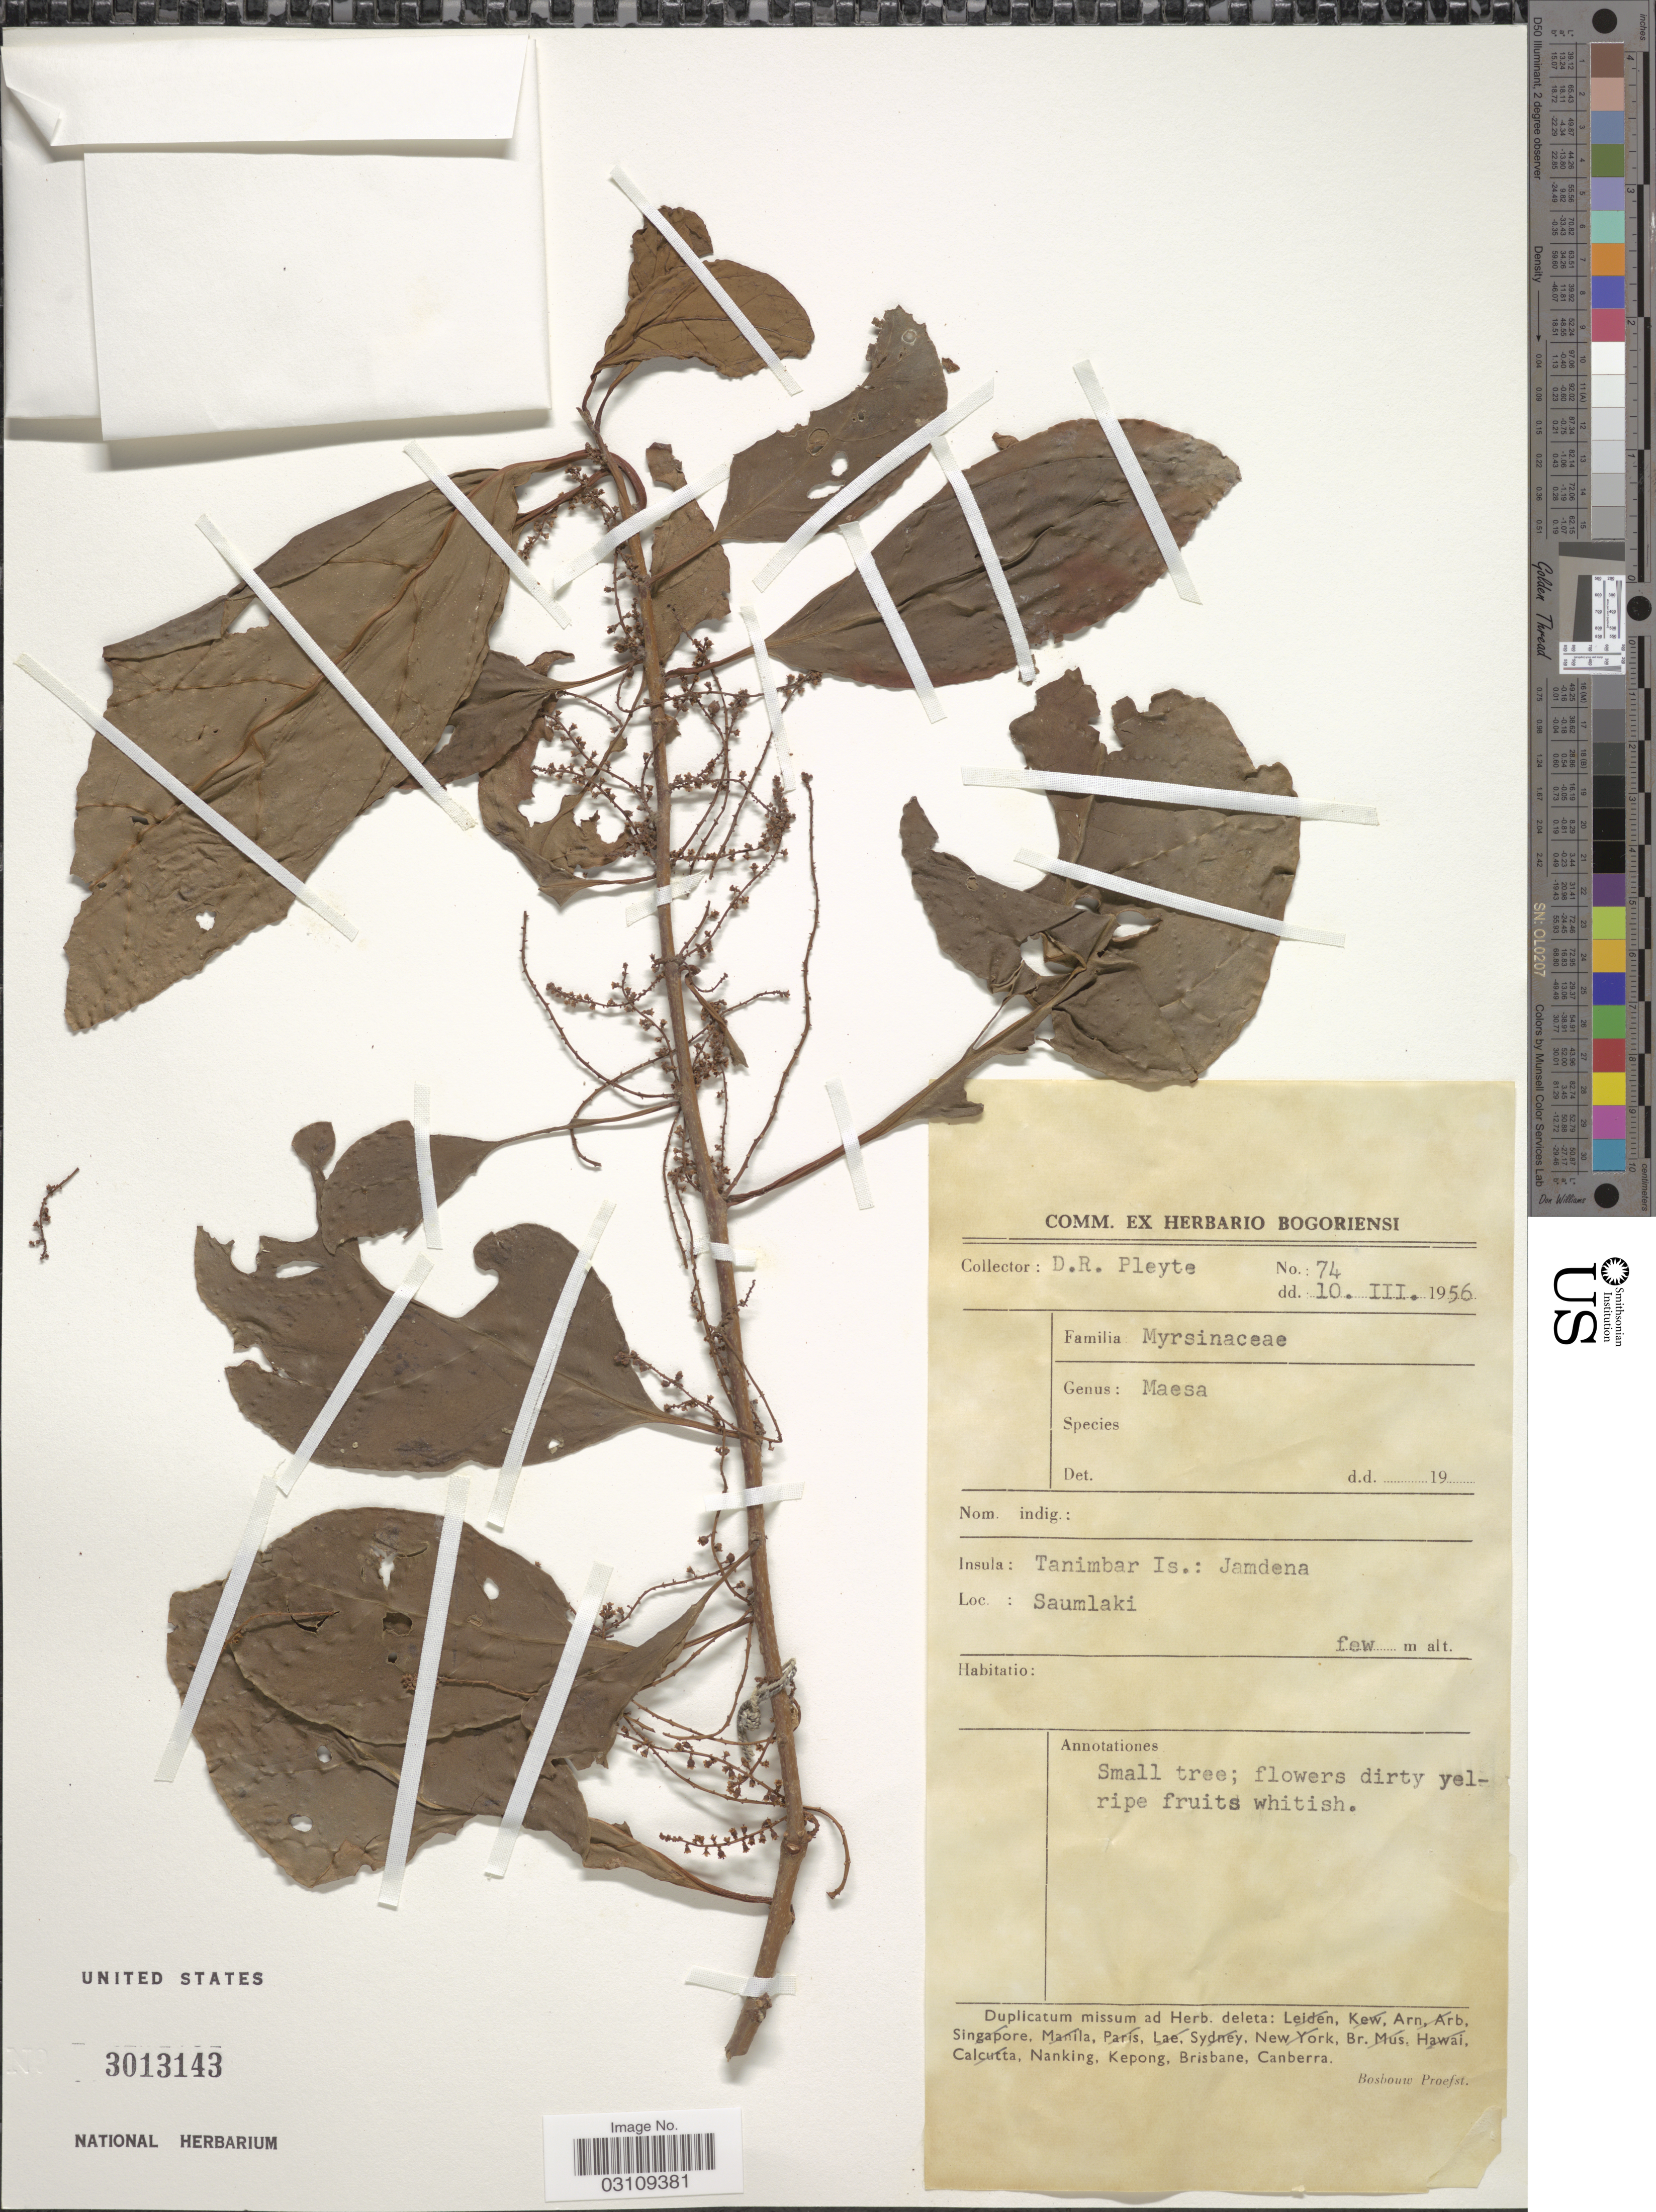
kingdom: Plantae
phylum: Tracheophyta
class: Magnoliopsida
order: Ericales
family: Primulaceae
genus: Maesa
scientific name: Maesa sp.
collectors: D. Pleyte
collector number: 74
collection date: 1956-03-10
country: Indonesia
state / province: Maluku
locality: Insula: Tanimbar Is.: Jamdena, Saumlaki.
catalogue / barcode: US 3013143